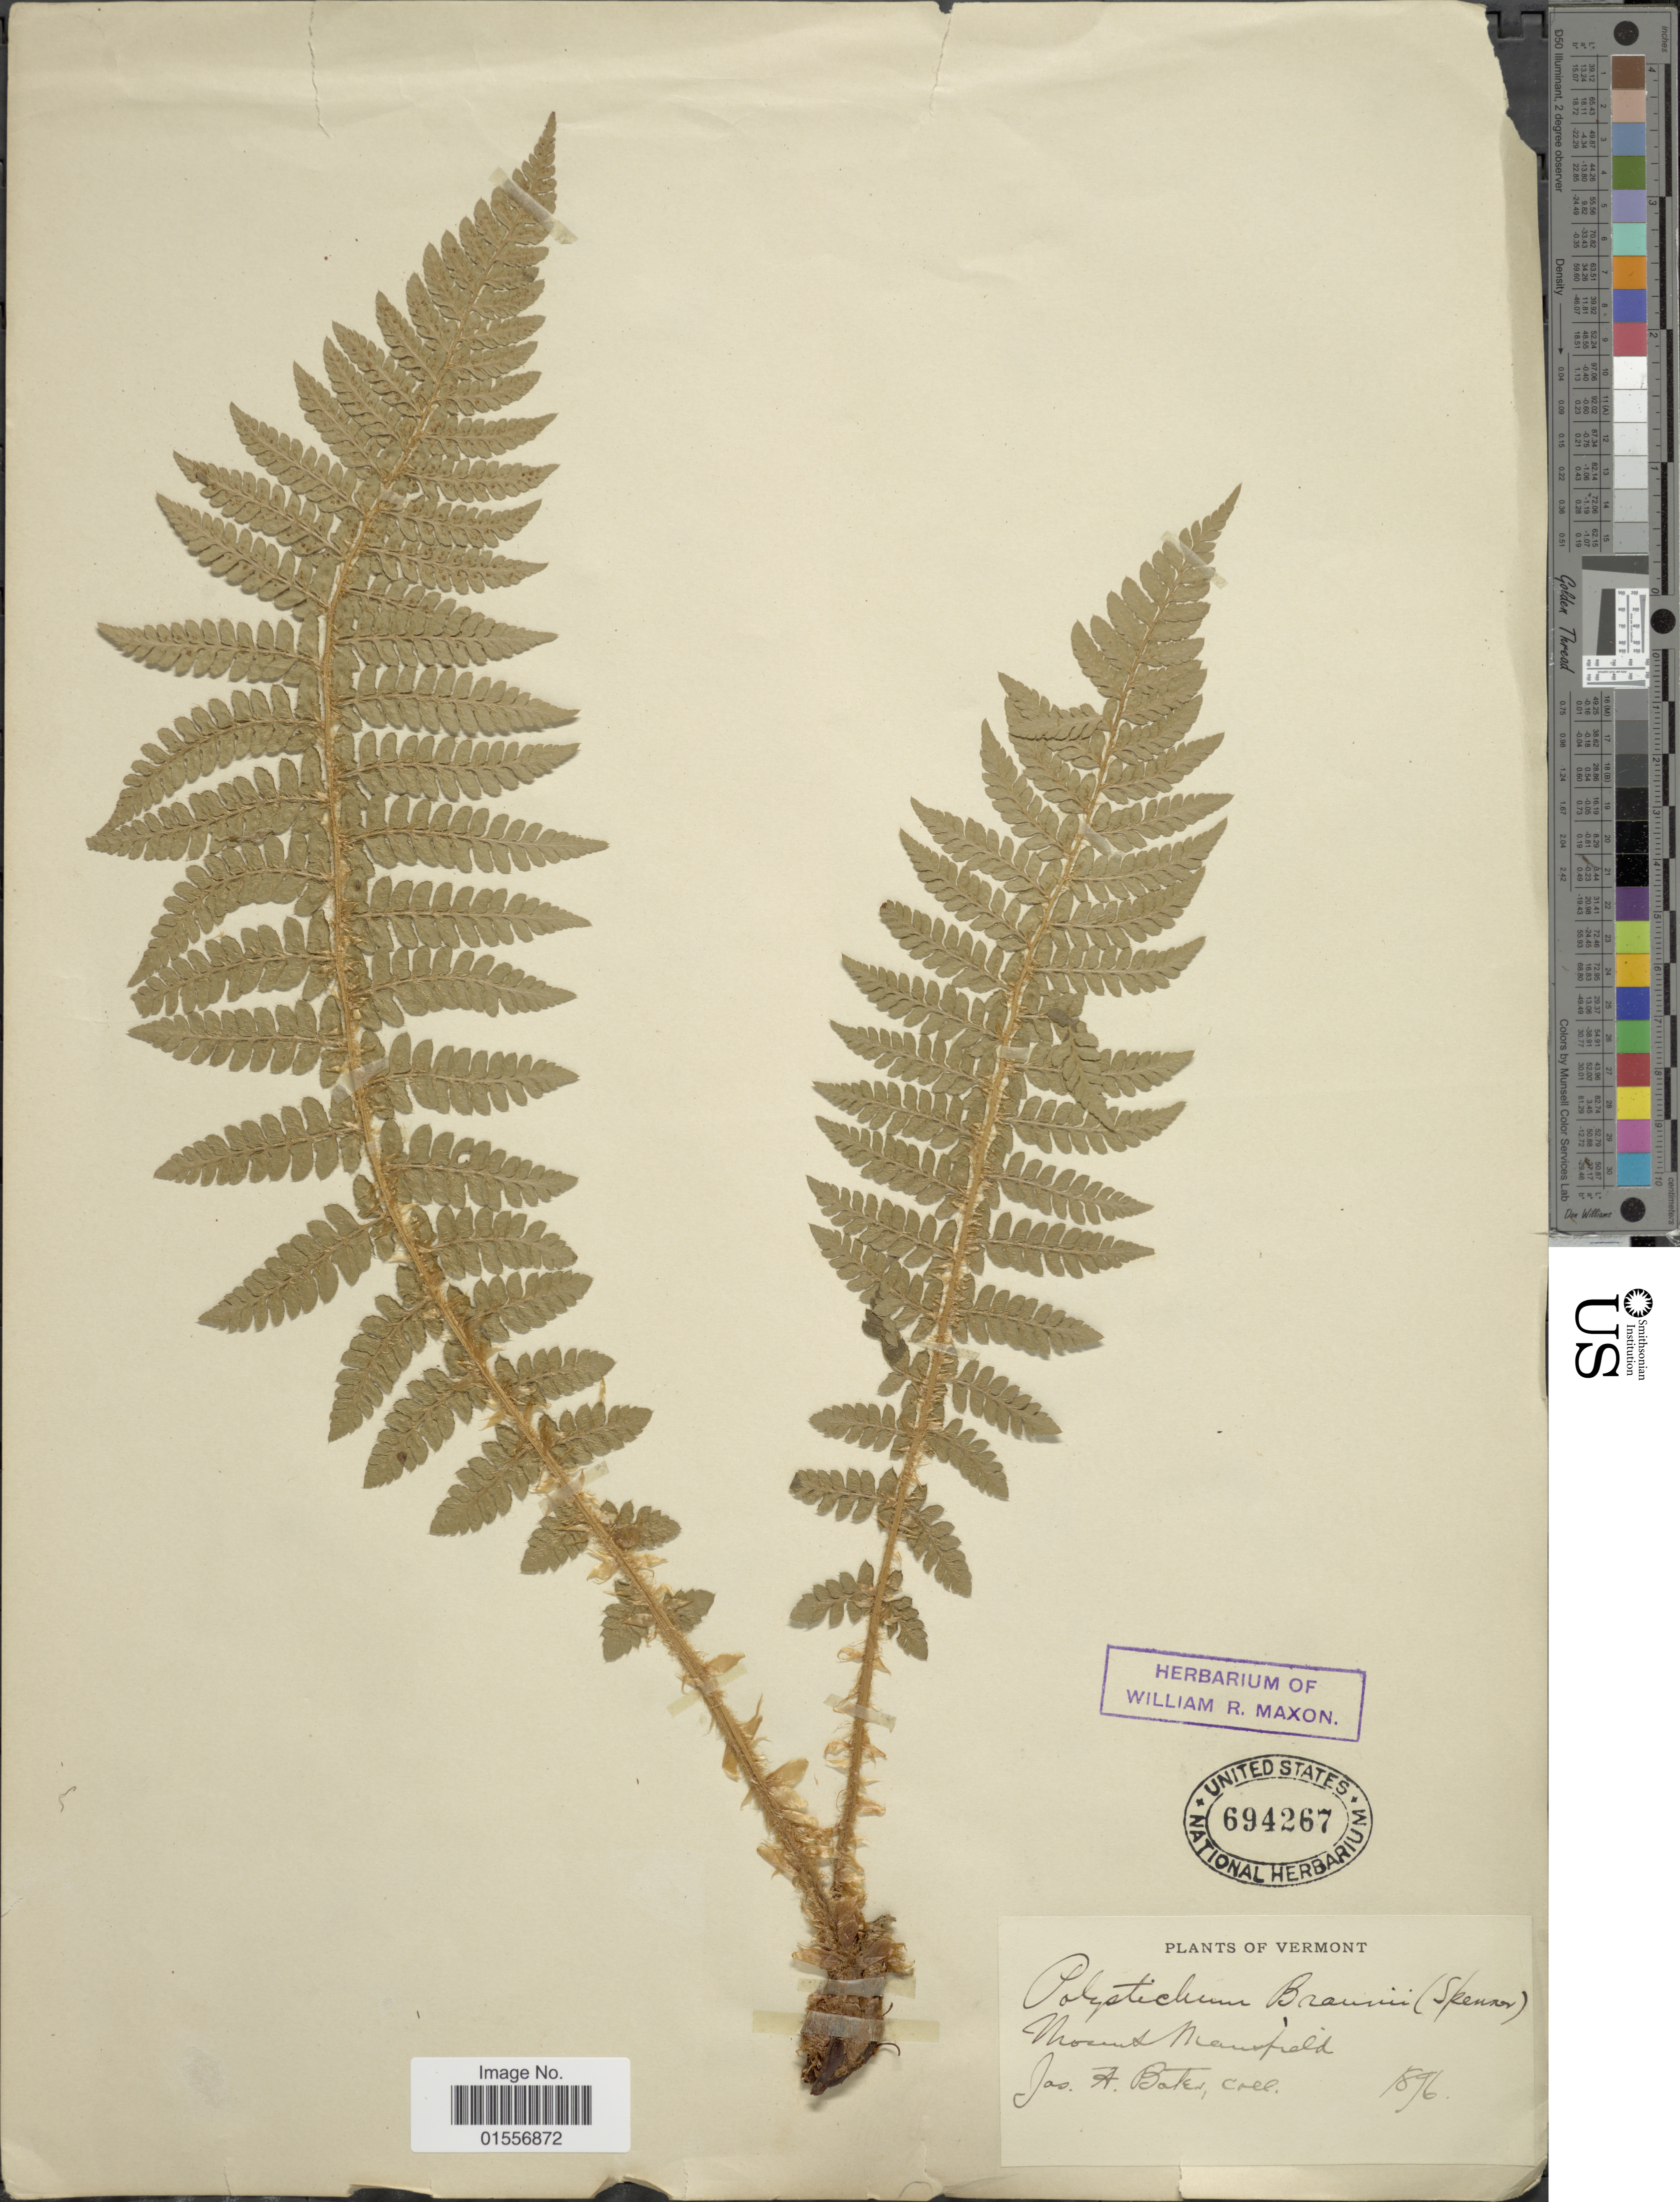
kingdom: Plantae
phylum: Tracheophyta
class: Polypodiopsida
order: Polypodiales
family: Dryopteridaceae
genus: Polystichum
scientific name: Polystichum braunii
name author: (Spenn.) Fée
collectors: J. Baten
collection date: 1896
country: United States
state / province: Vermont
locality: Mount Mansfield.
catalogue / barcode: US 694267